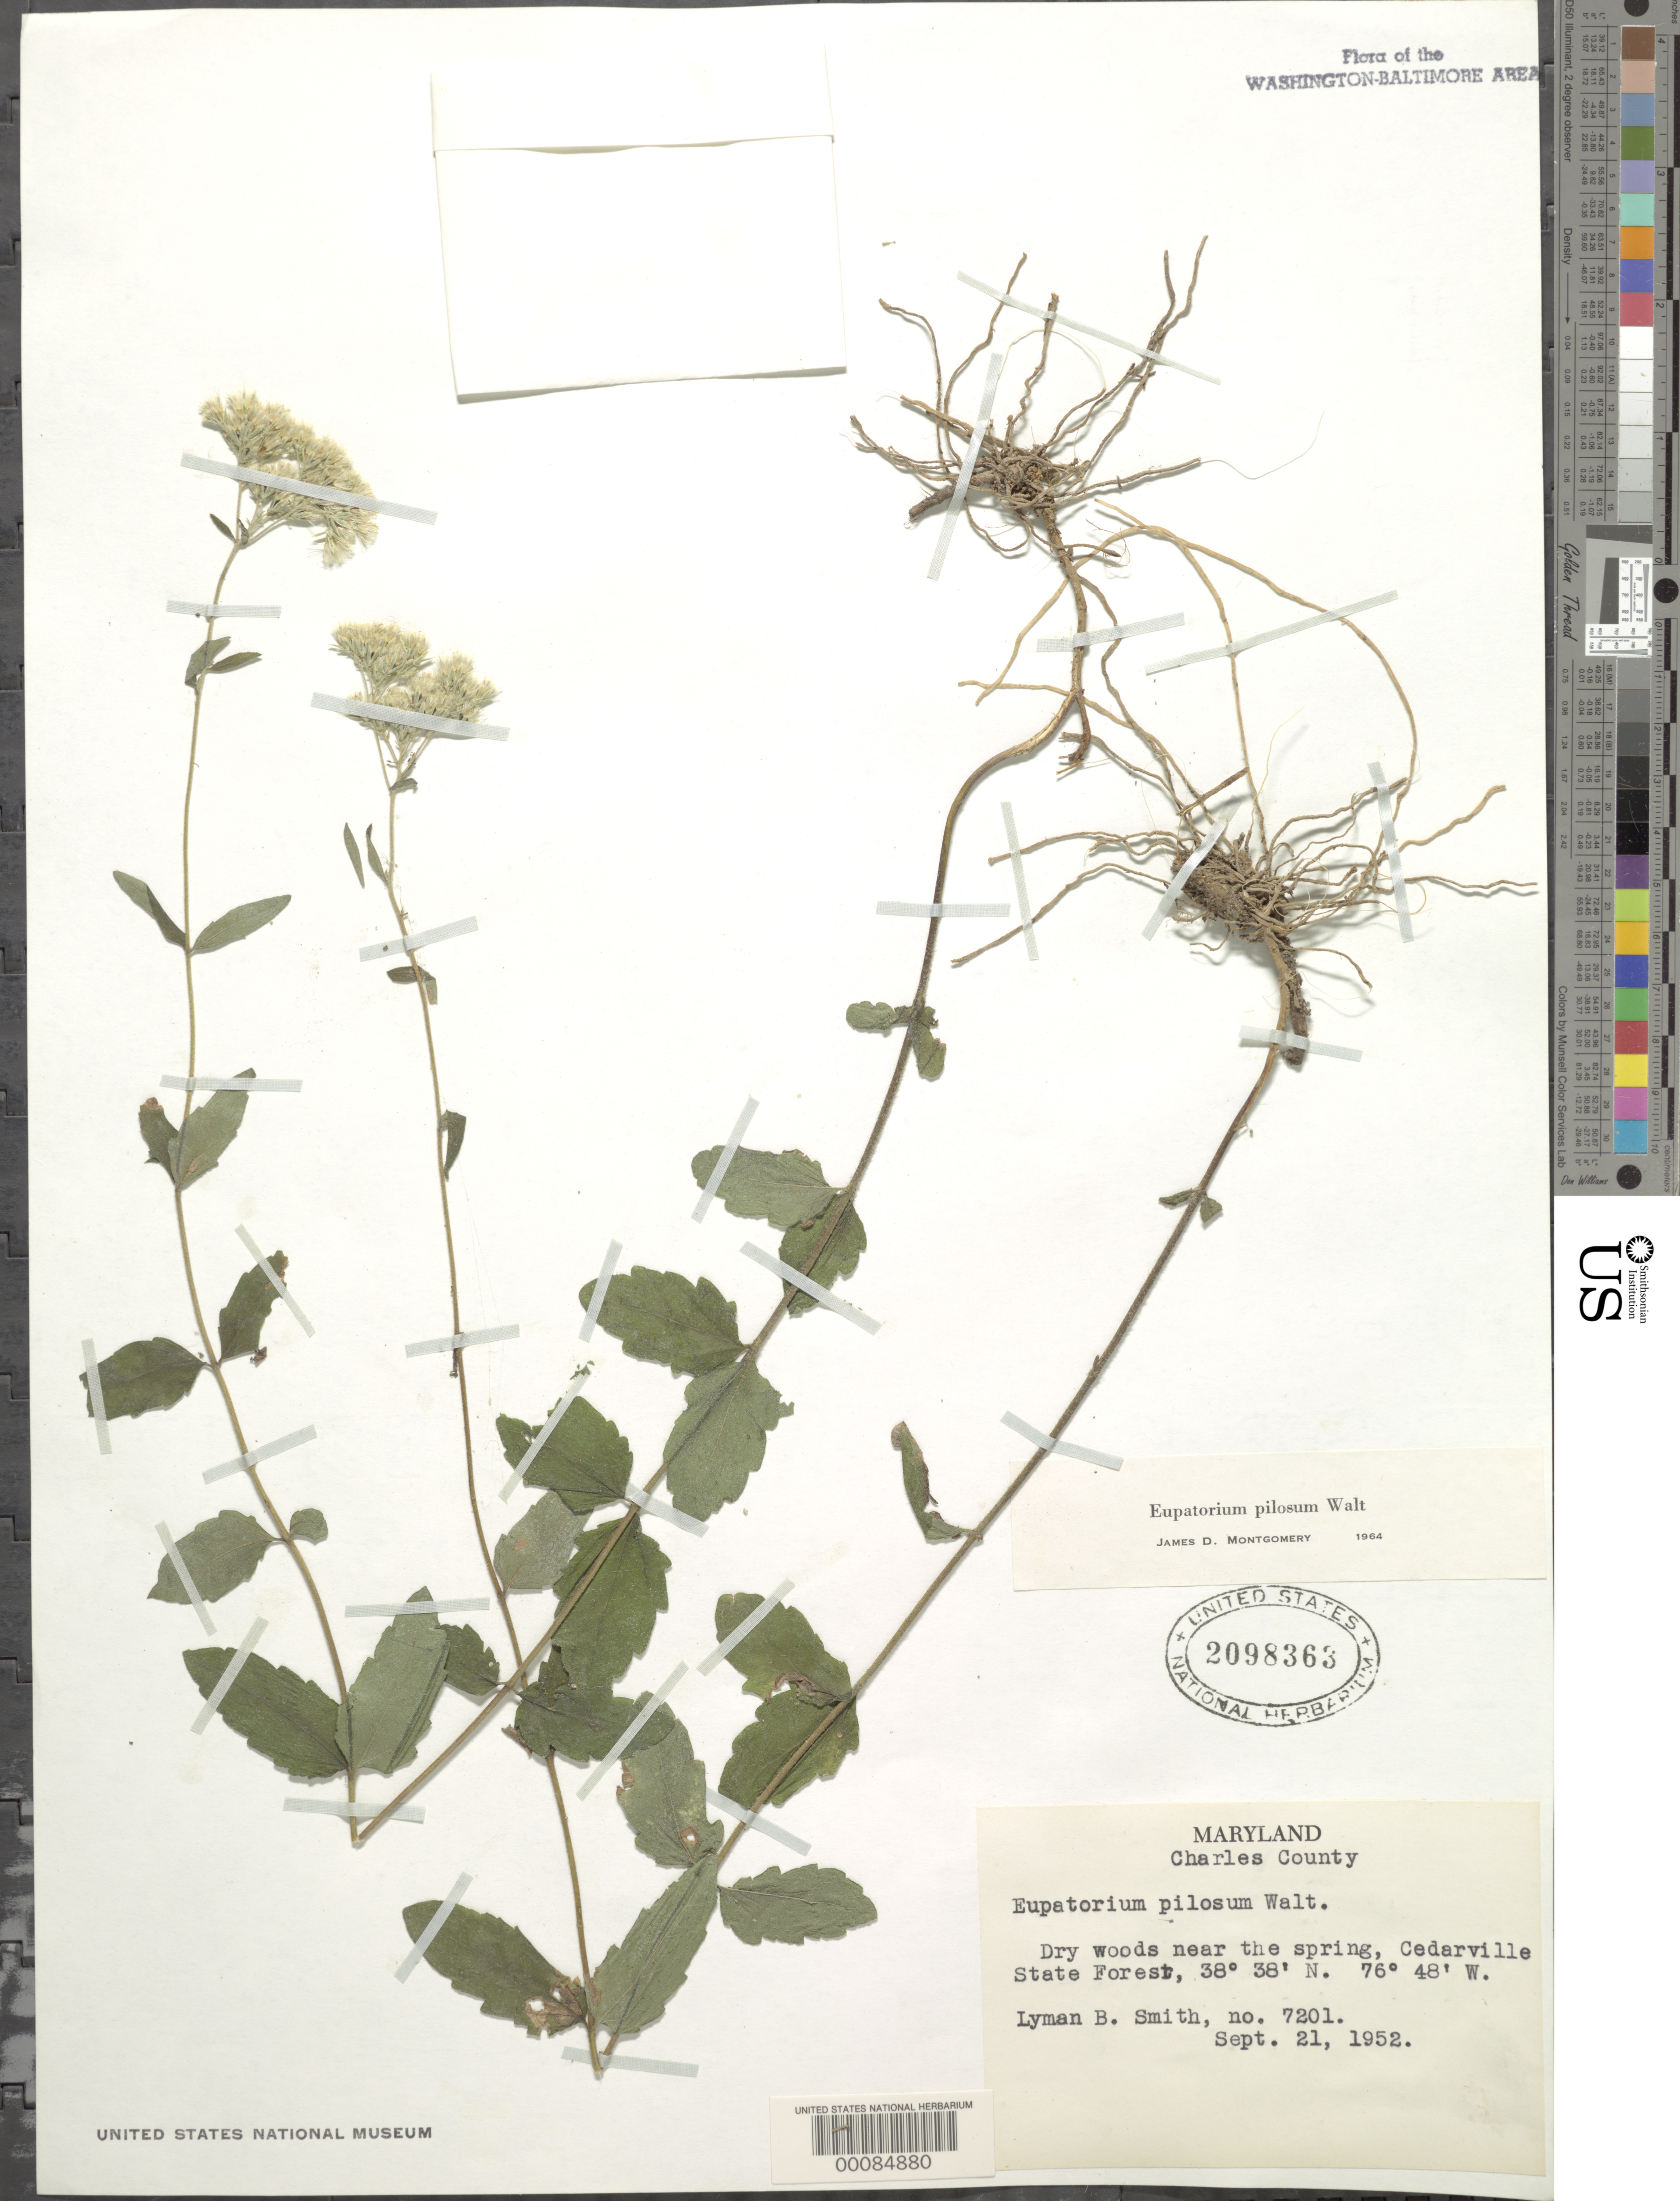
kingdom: Plantae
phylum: Tracheophyta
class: Magnoliopsida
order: Asterales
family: Asteraceae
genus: Eupatorium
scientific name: Eupatorium pilosum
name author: Walter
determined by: Montgomery, J. D.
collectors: L. Smith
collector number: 7201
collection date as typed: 21 Sep 1952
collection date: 1952-09-21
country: United States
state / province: Maryland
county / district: Charles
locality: Cedarville State Forest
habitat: Dry woods near spring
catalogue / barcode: US 2098363